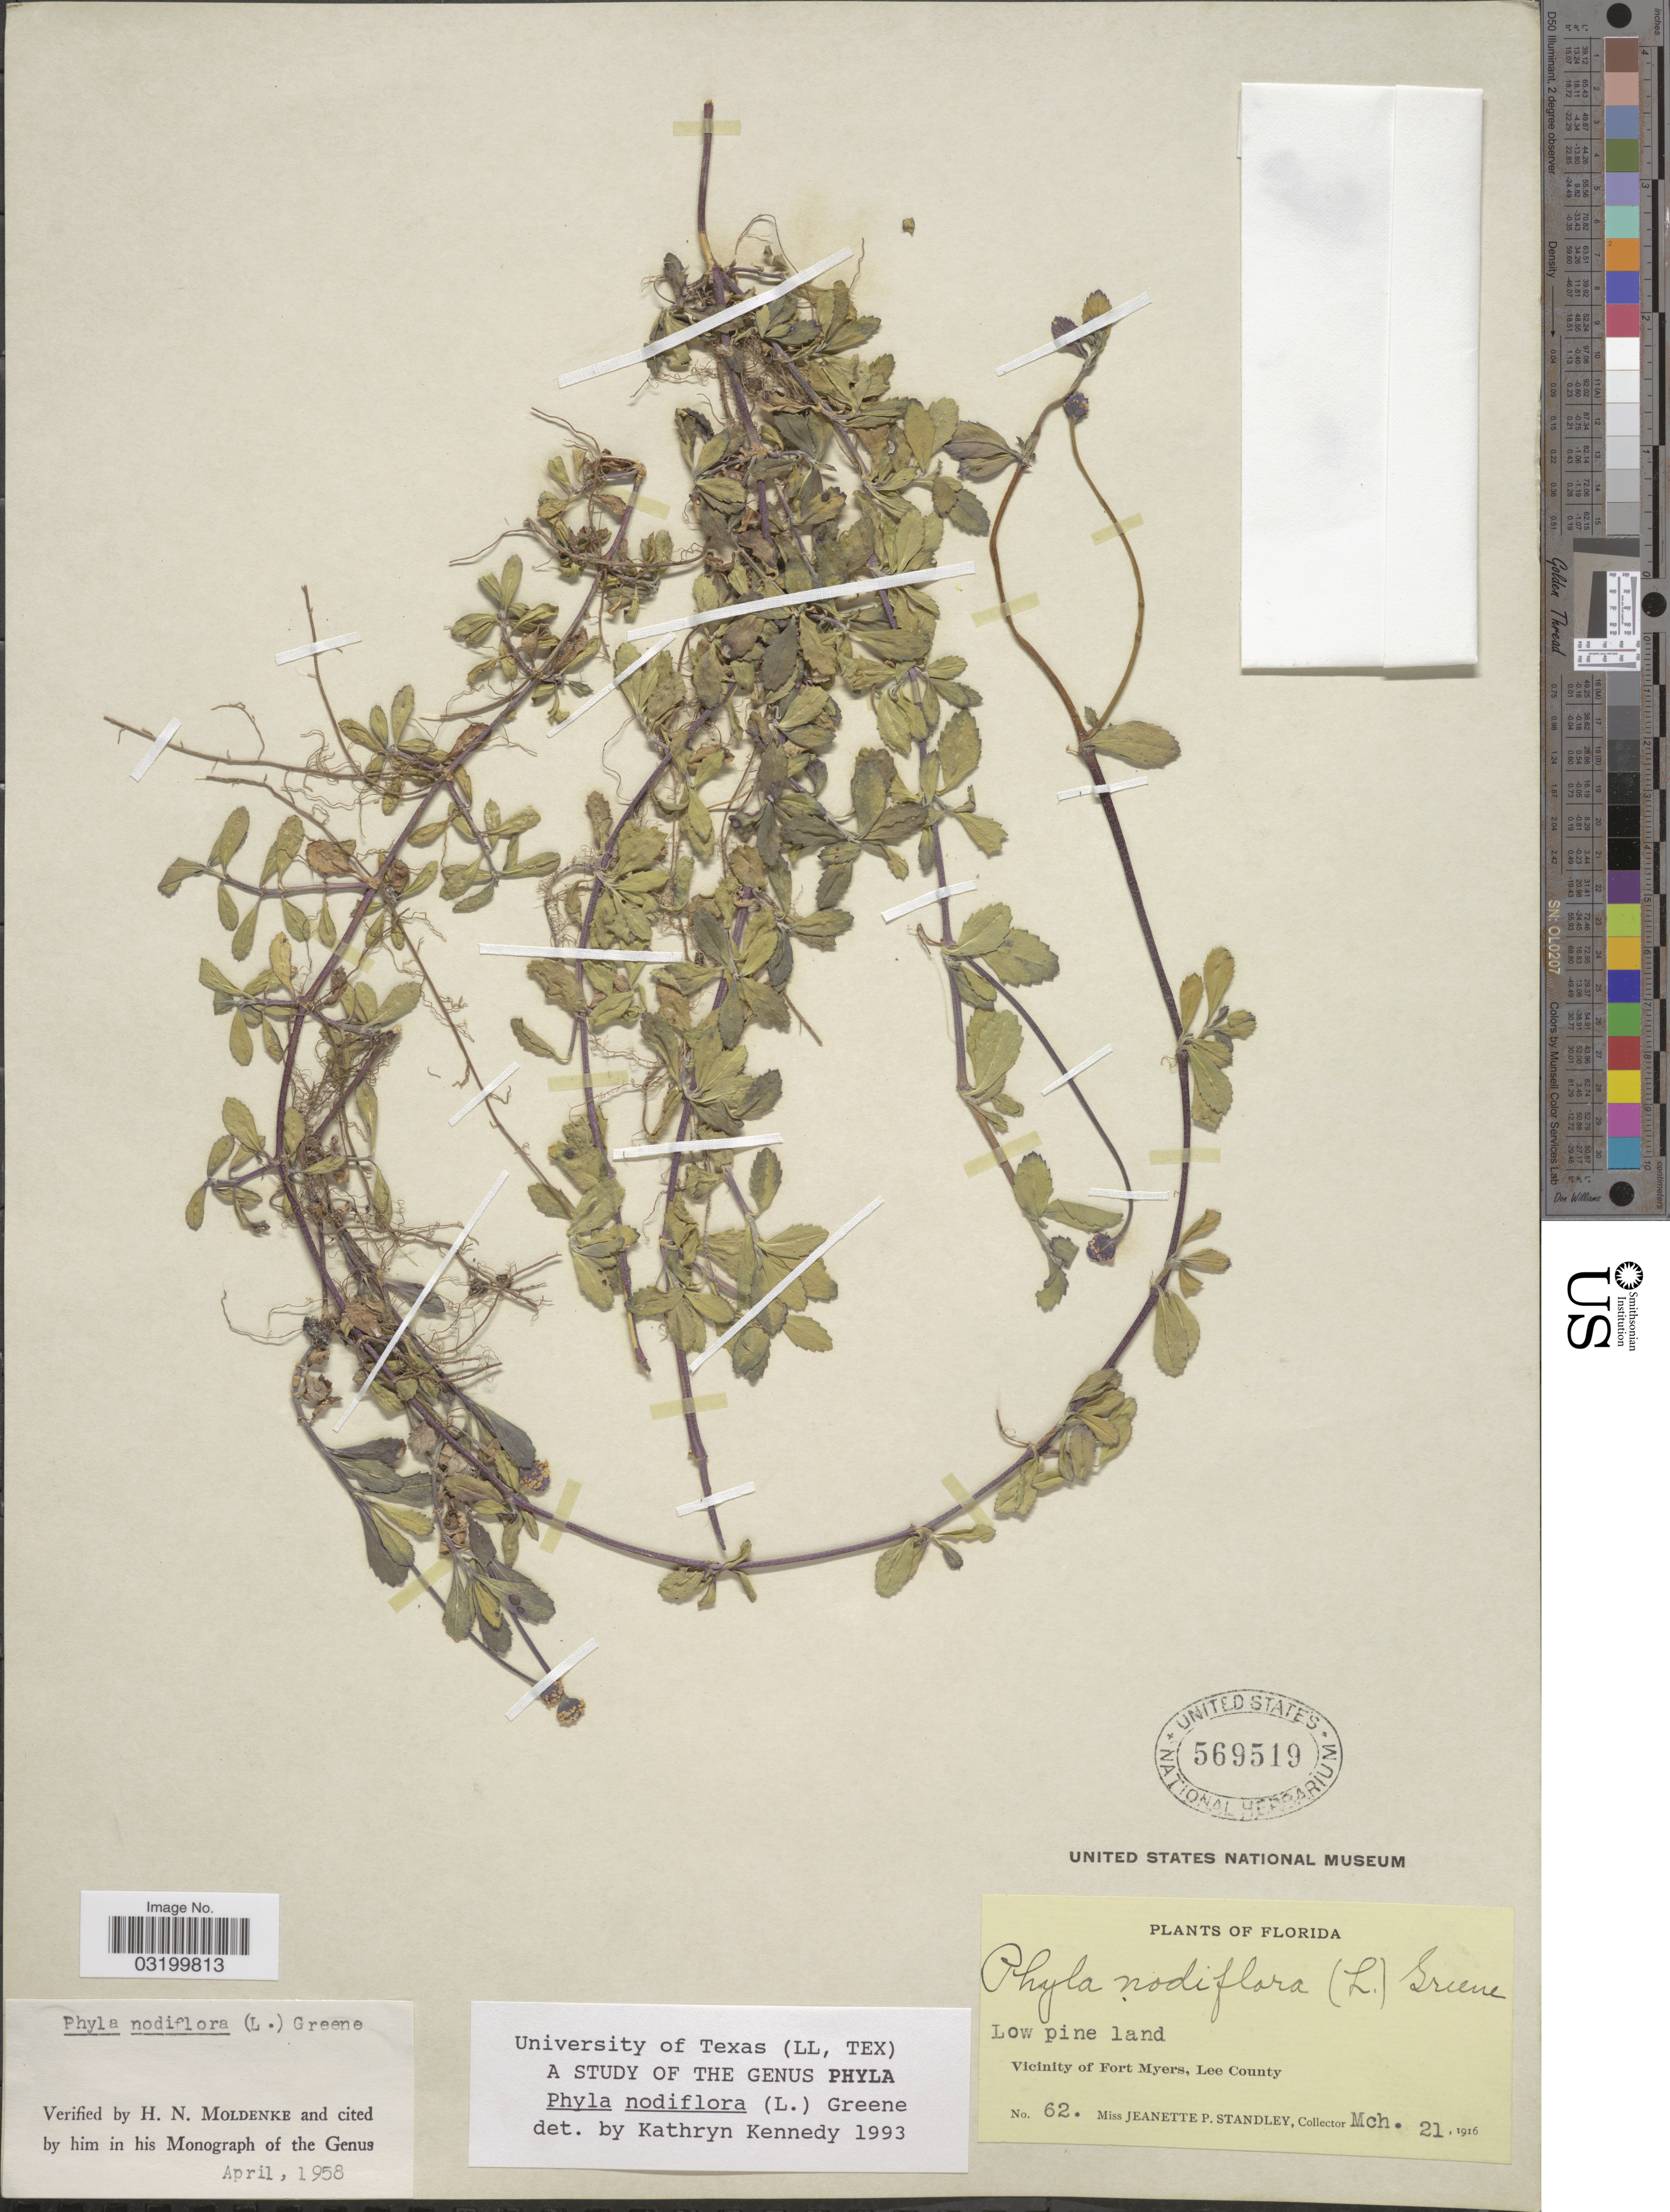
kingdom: Plantae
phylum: Tracheophyta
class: Magnoliopsida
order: Lamiales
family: Verbenaceae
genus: Phyla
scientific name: Phyla nodiflora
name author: (L.) Greene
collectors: J. P. Standley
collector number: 62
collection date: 1916-03-21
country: United States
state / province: Florida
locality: Low pine land. Vicinity of Fort Myers, Lee County.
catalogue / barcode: US 569519